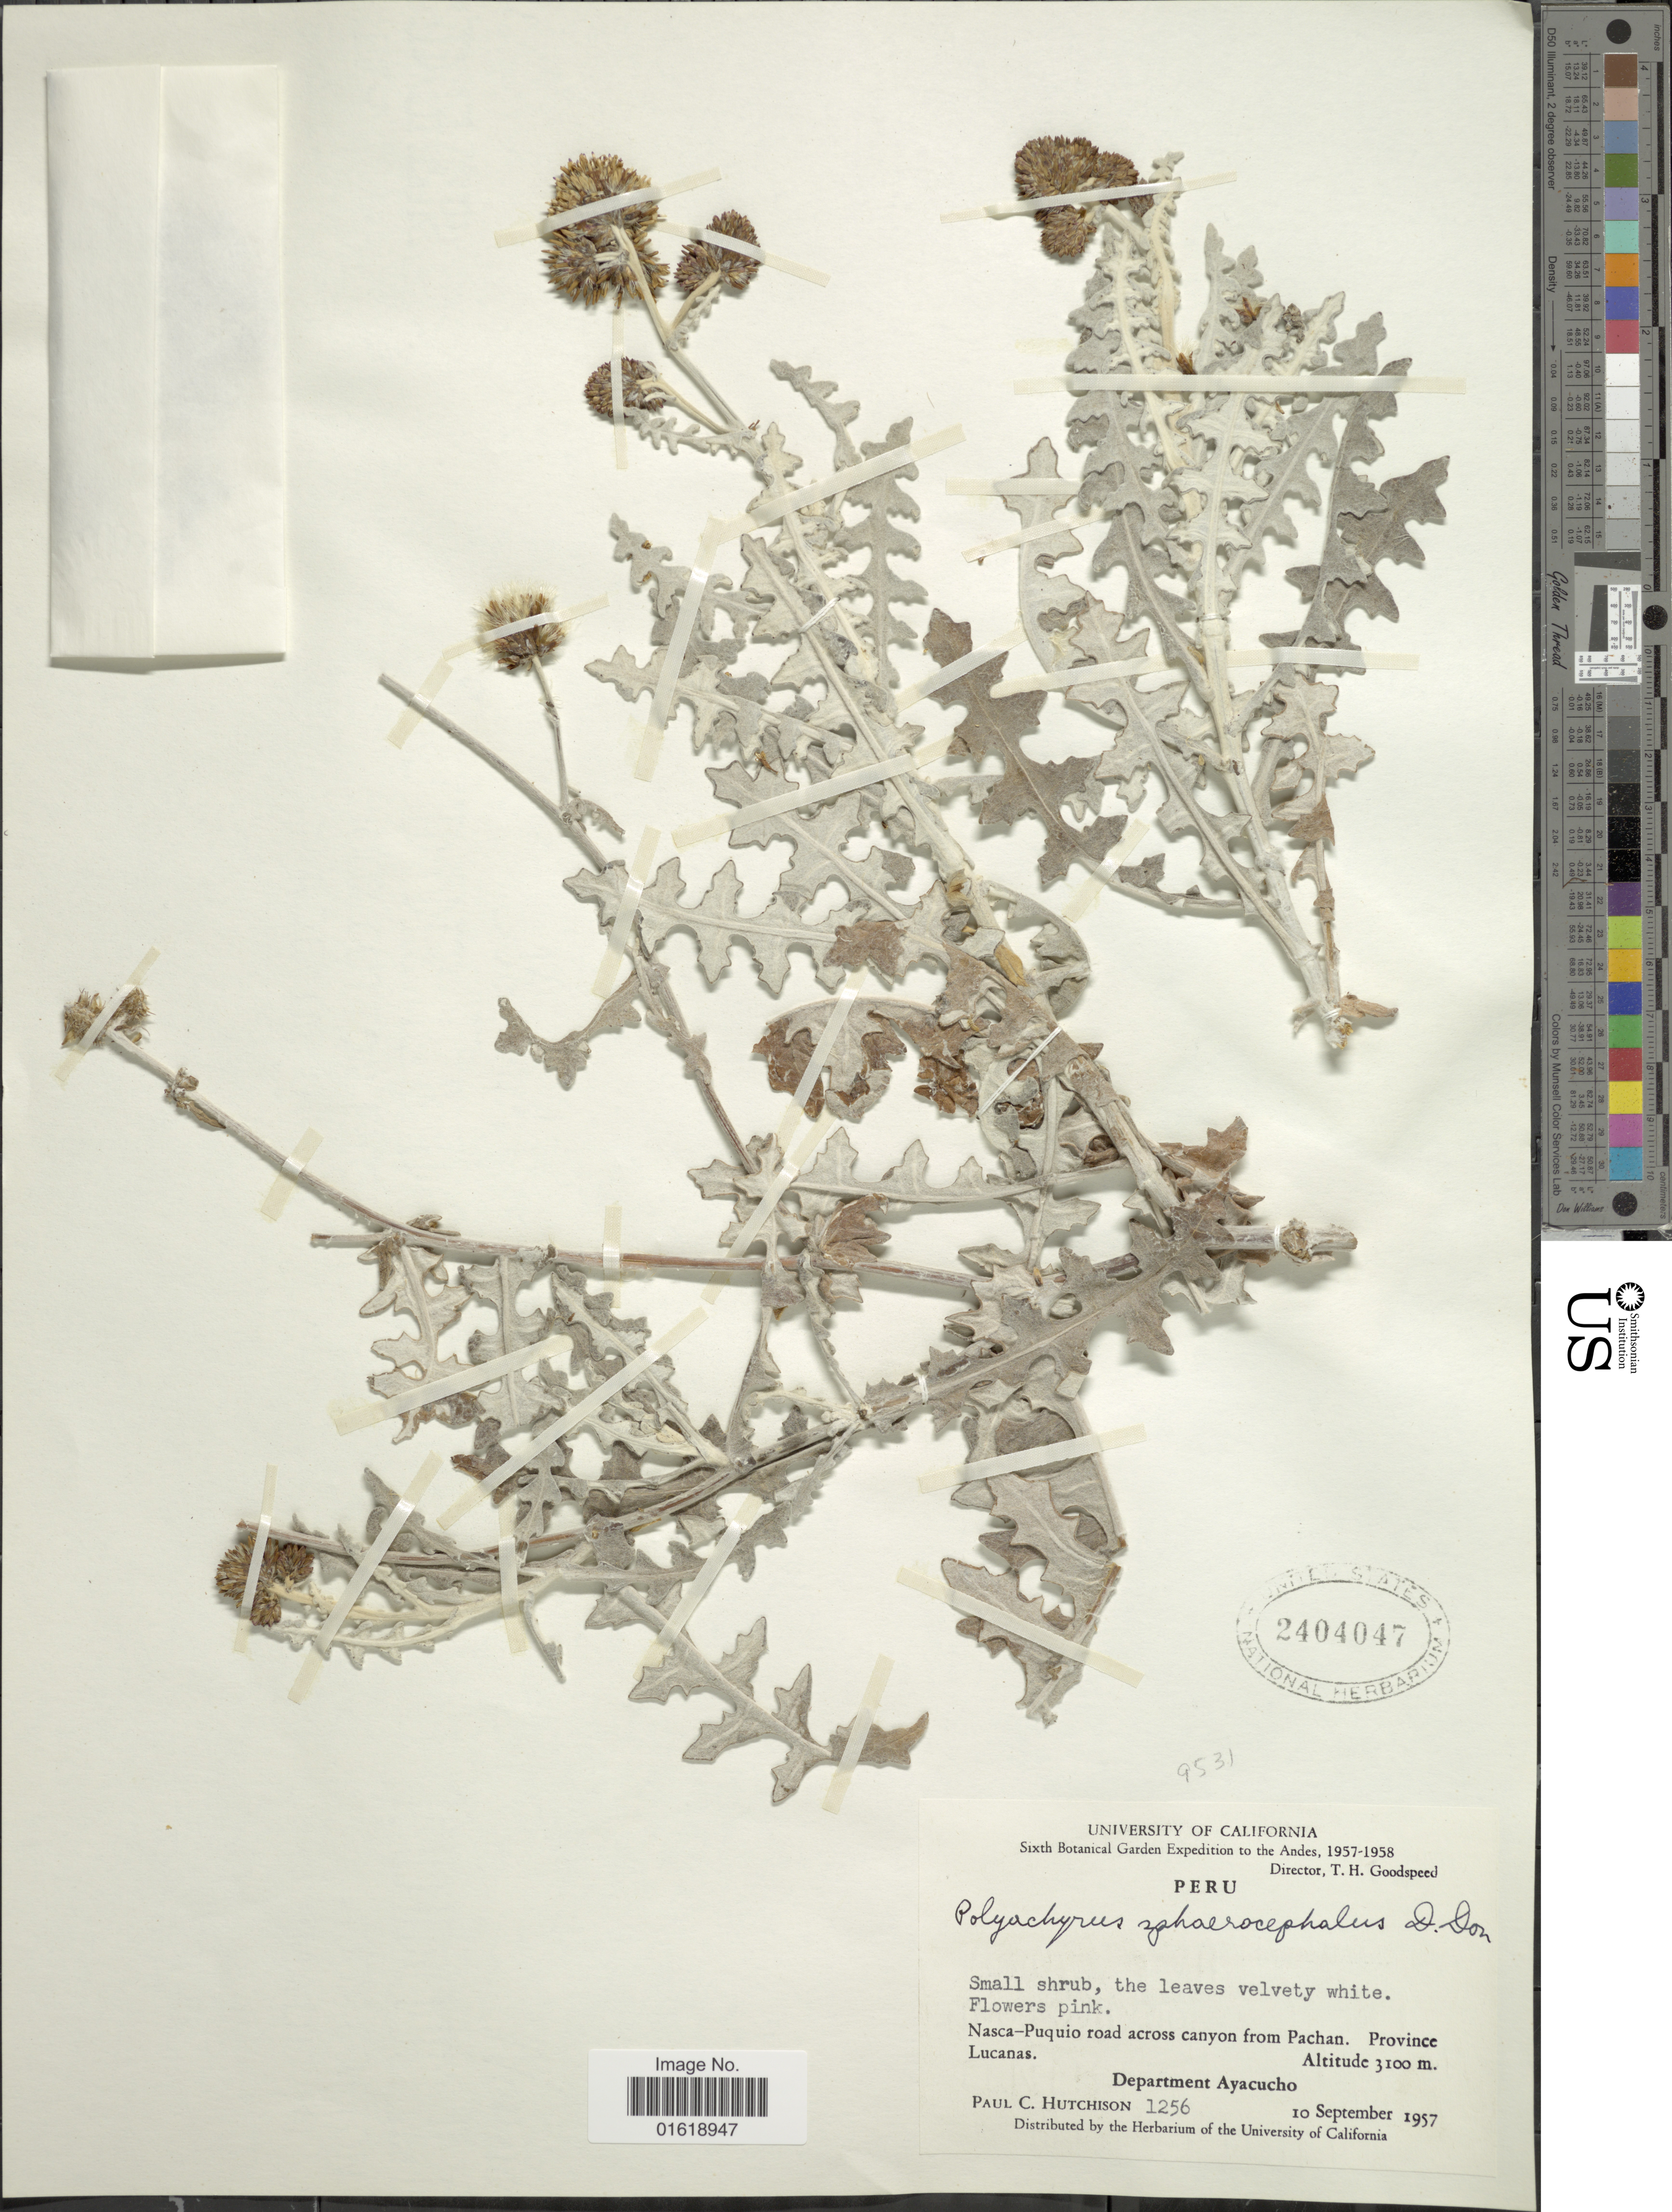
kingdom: Plantae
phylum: Tracheophyta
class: Magnoliopsida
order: Asterales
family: Asteraceae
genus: Polyachyrus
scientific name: Polyachyrus sphaerocephalus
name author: D. Don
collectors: P. C. Hutchison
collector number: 1256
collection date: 1957-09-10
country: Peru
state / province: Ayacucho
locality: Nasca-Puquio road across canyon from Pachan. Province Lucanas. Department Ayacucho.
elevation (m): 3100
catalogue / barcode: US 2404047